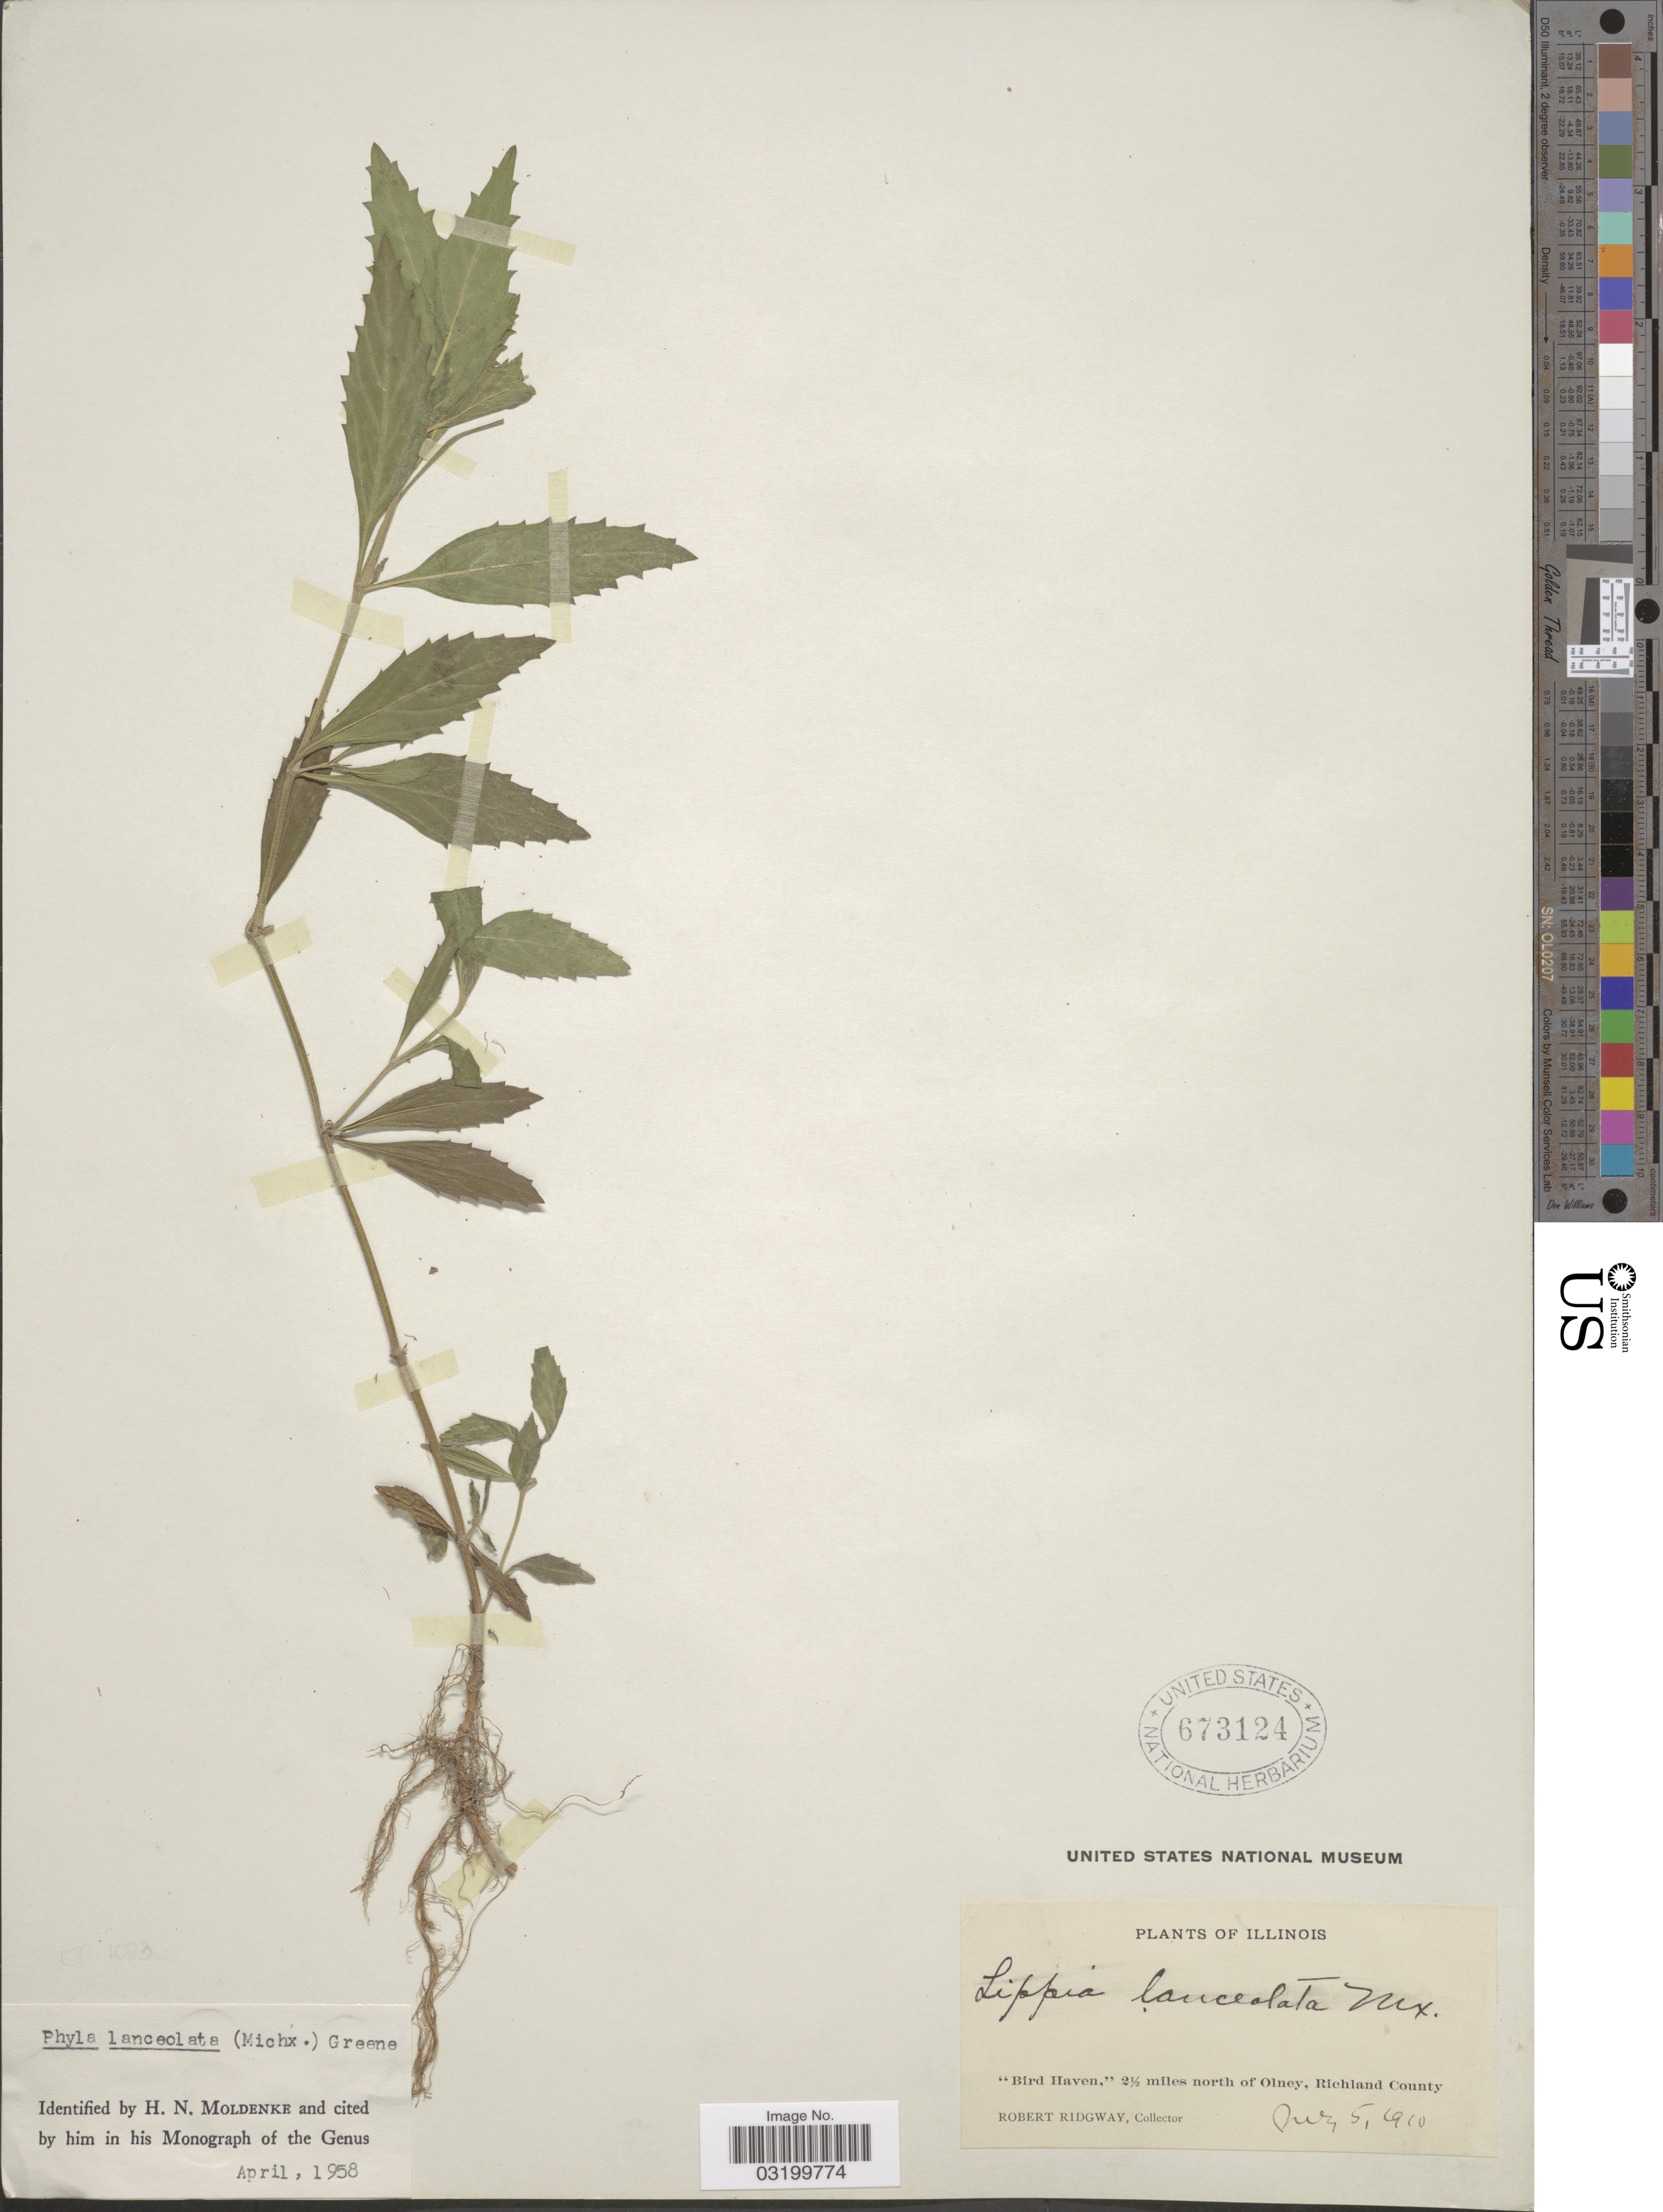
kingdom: Plantae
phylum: Tracheophyta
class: Magnoliopsida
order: Lamiales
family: Verbenaceae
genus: Phyla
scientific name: Phyla lanceolata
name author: (Michx.) Greene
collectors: R. Ridgway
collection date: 1910-07-05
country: United States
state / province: Illinois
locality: Bird Haven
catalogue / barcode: US 673124